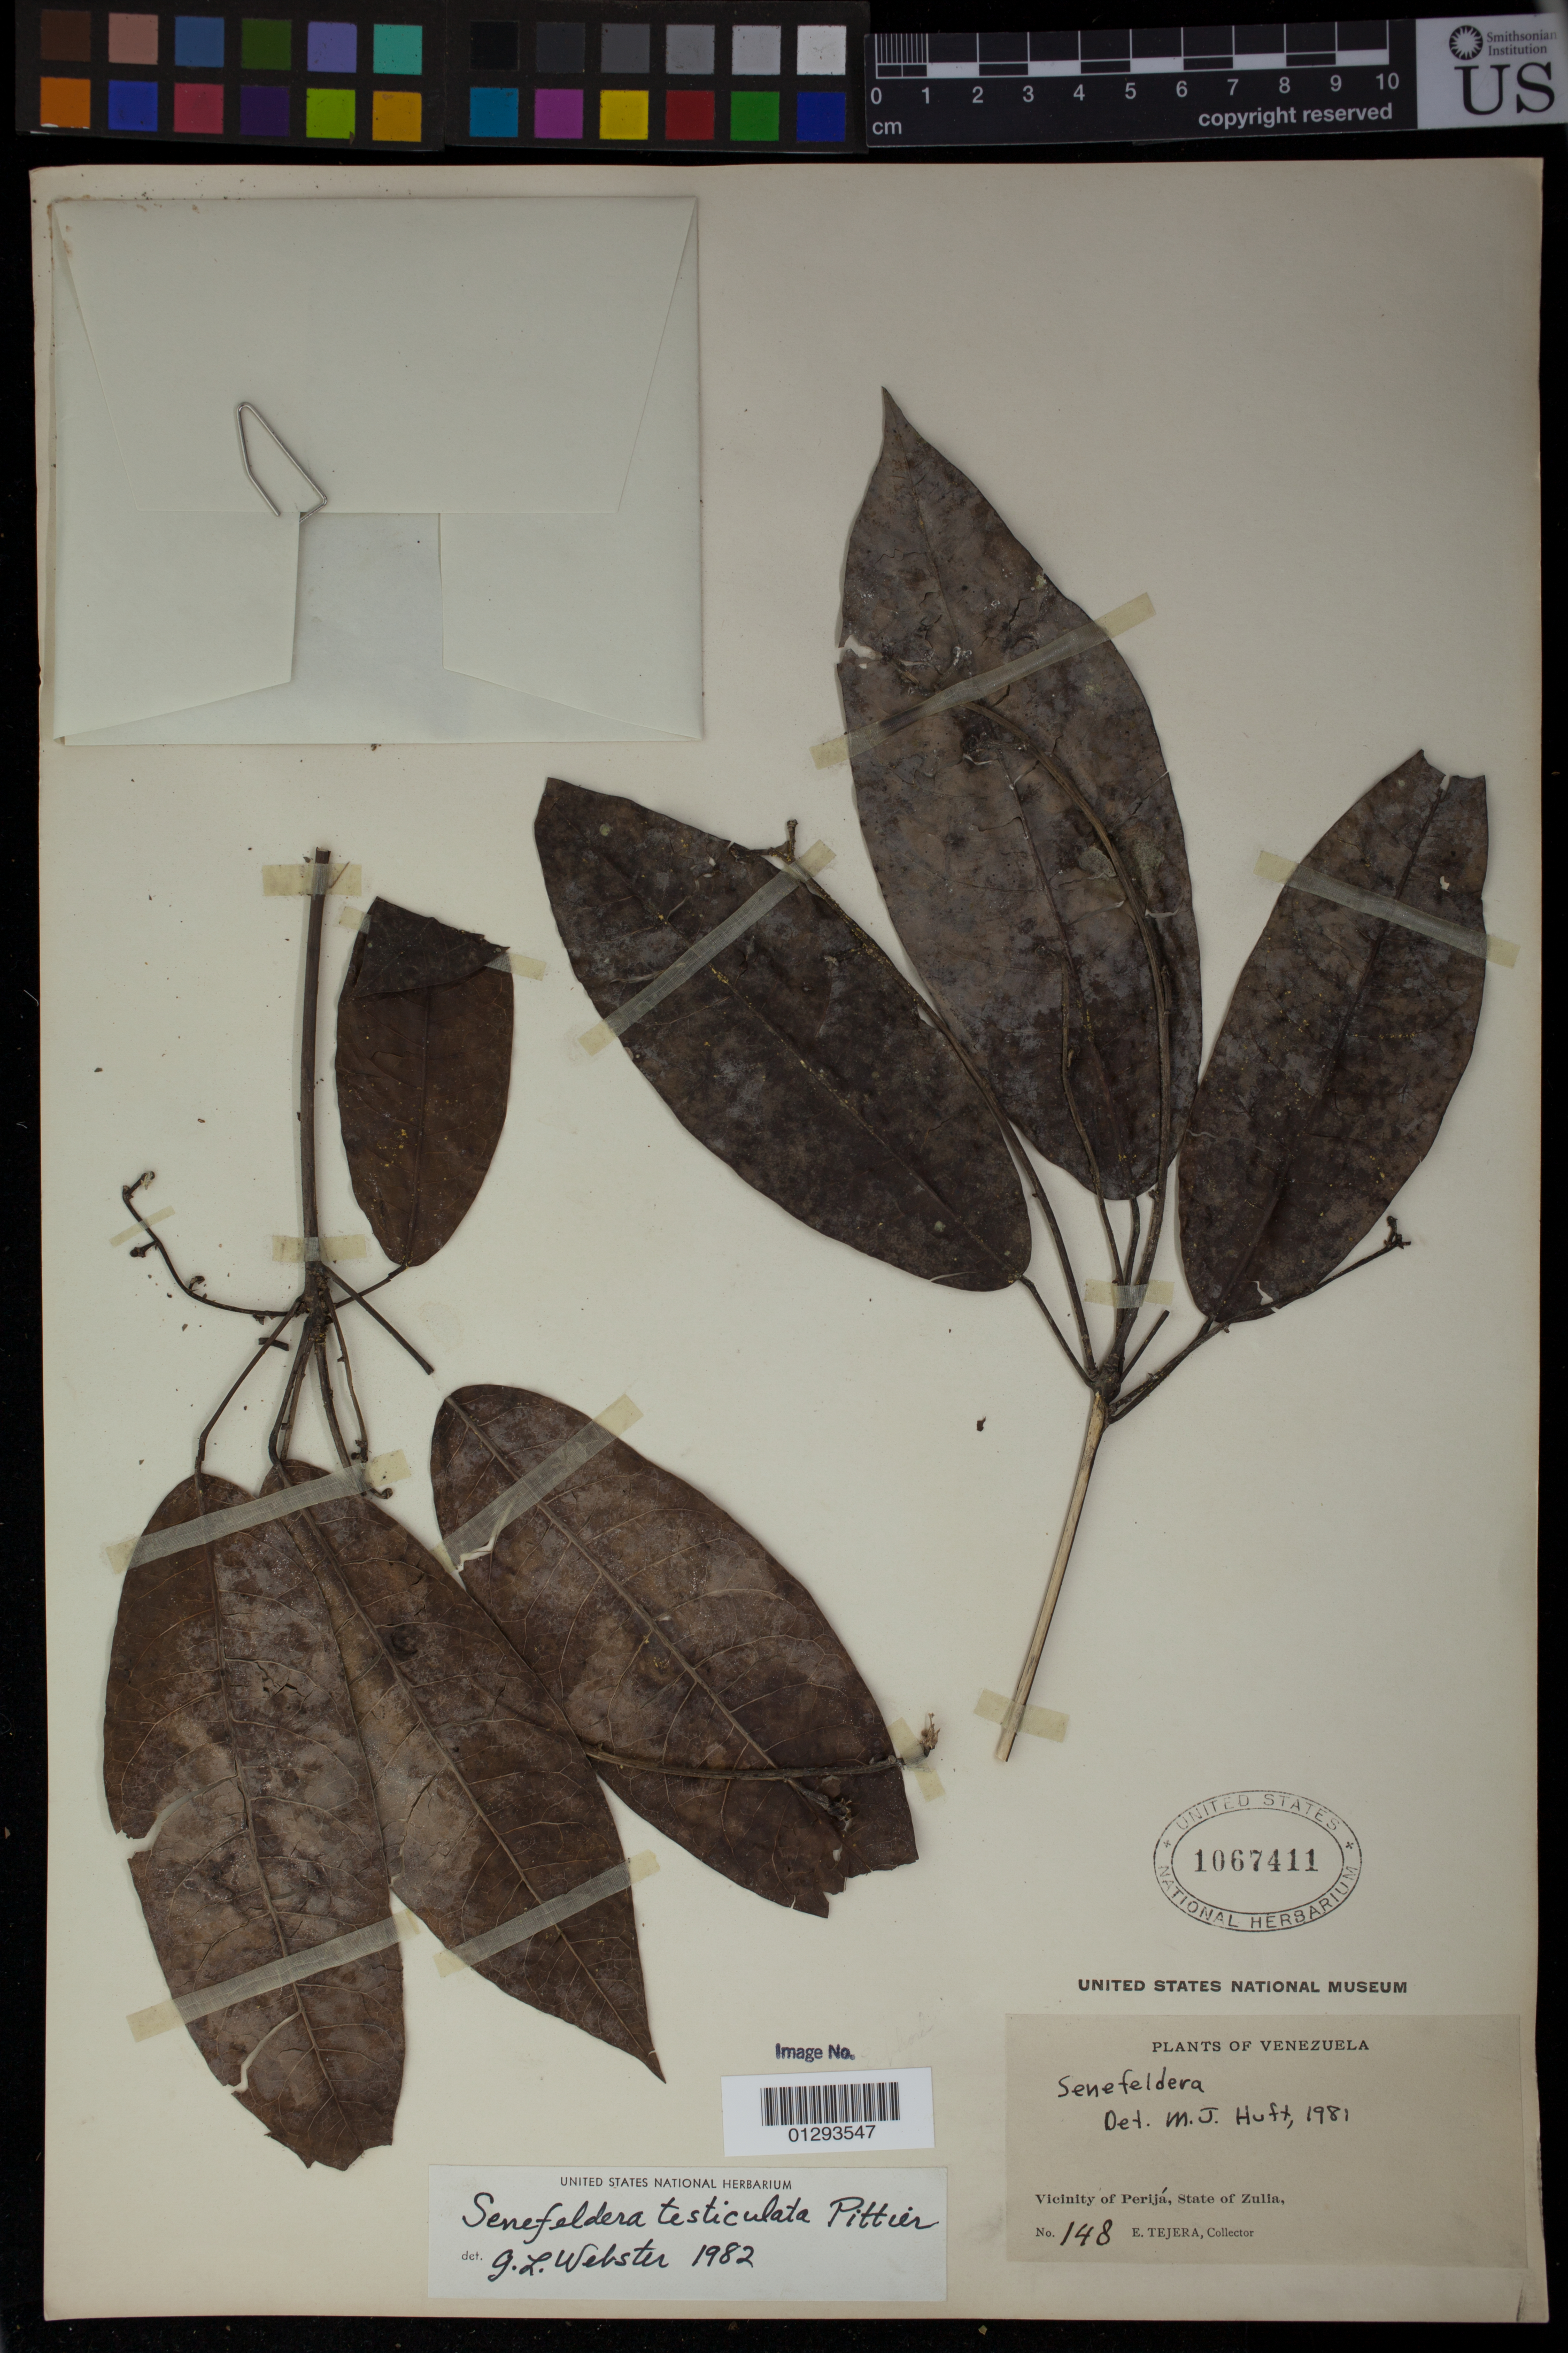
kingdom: Plantae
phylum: Tracheophyta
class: Magnoliopsida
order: Malpighiales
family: Euphorbiaceae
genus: Senefeldera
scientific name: Senefeldera testiculata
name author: Pittier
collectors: E. Tejera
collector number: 148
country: Venezuela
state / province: Zulia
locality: Vicinity of Perija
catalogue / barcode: US 1067411